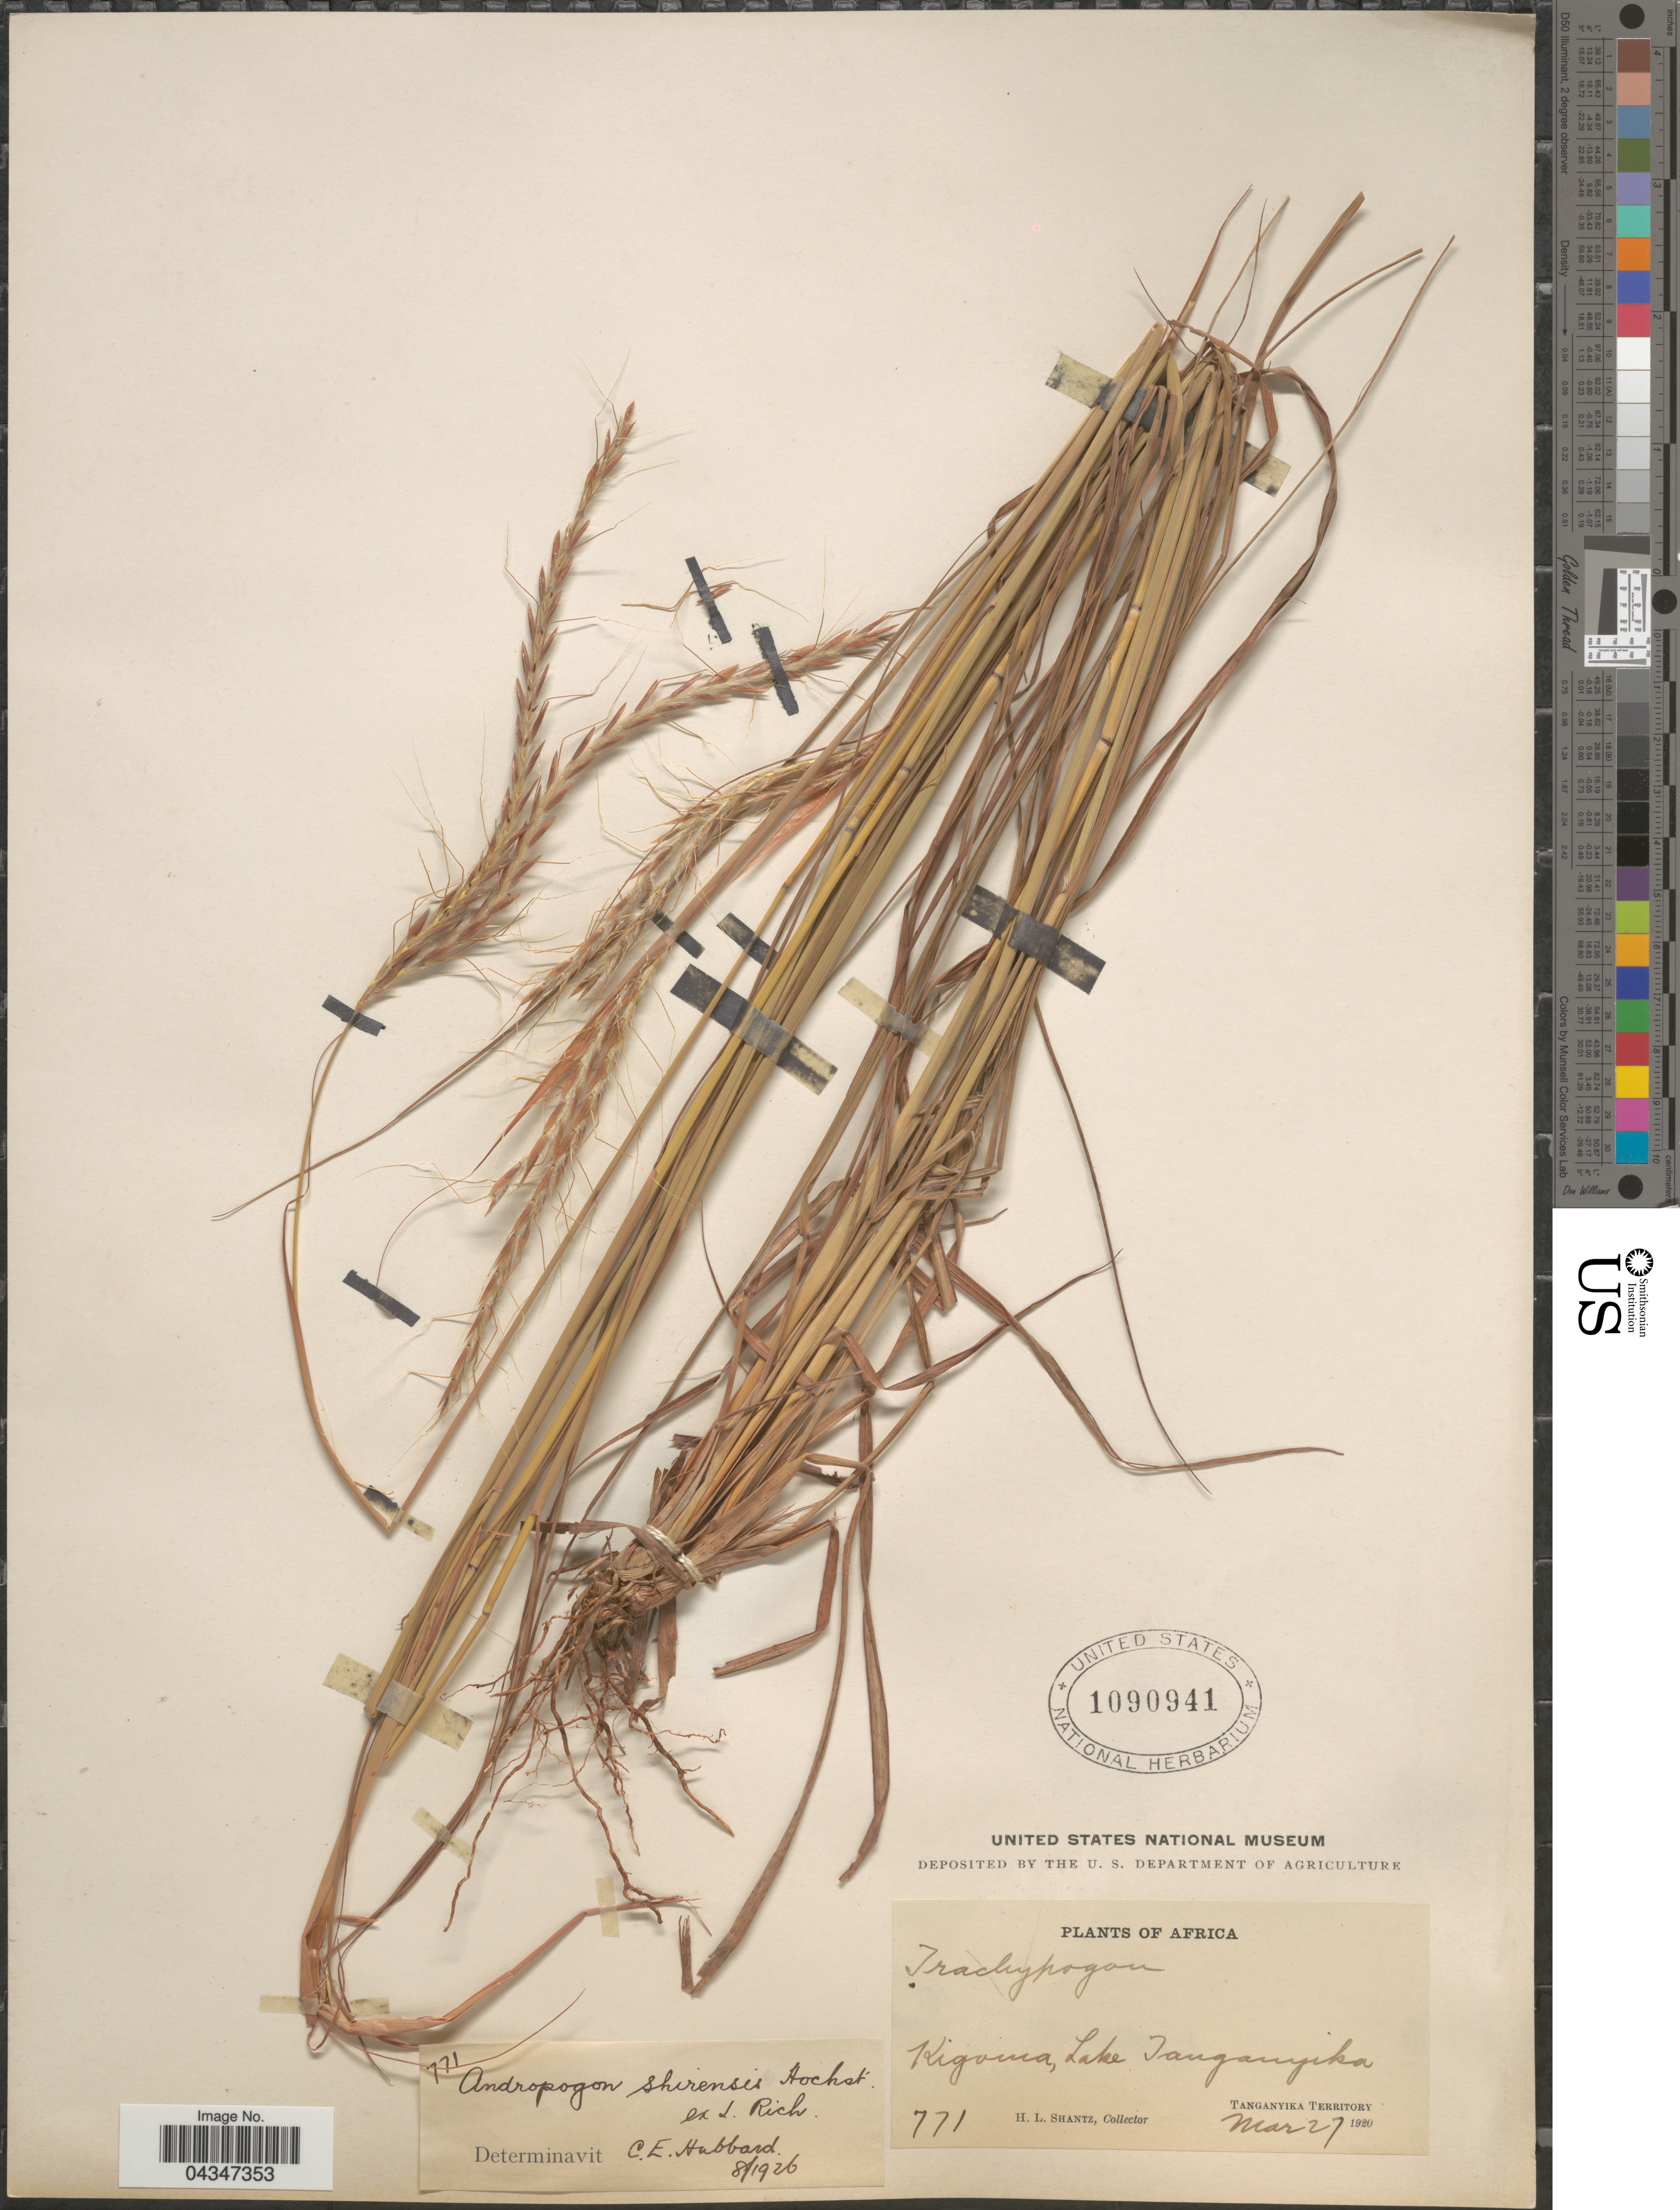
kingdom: Plantae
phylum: Tracheophyta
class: Liliopsida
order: Poales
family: Poaceae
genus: Andropogon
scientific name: Andropogon schirensis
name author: Hochst. ex A. Rich.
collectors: H. Shantz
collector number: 771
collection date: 1920-03-27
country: Tanzania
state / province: Kigoma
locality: Lake Tanganyika. Tanganyika Territory.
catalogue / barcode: US 1090941